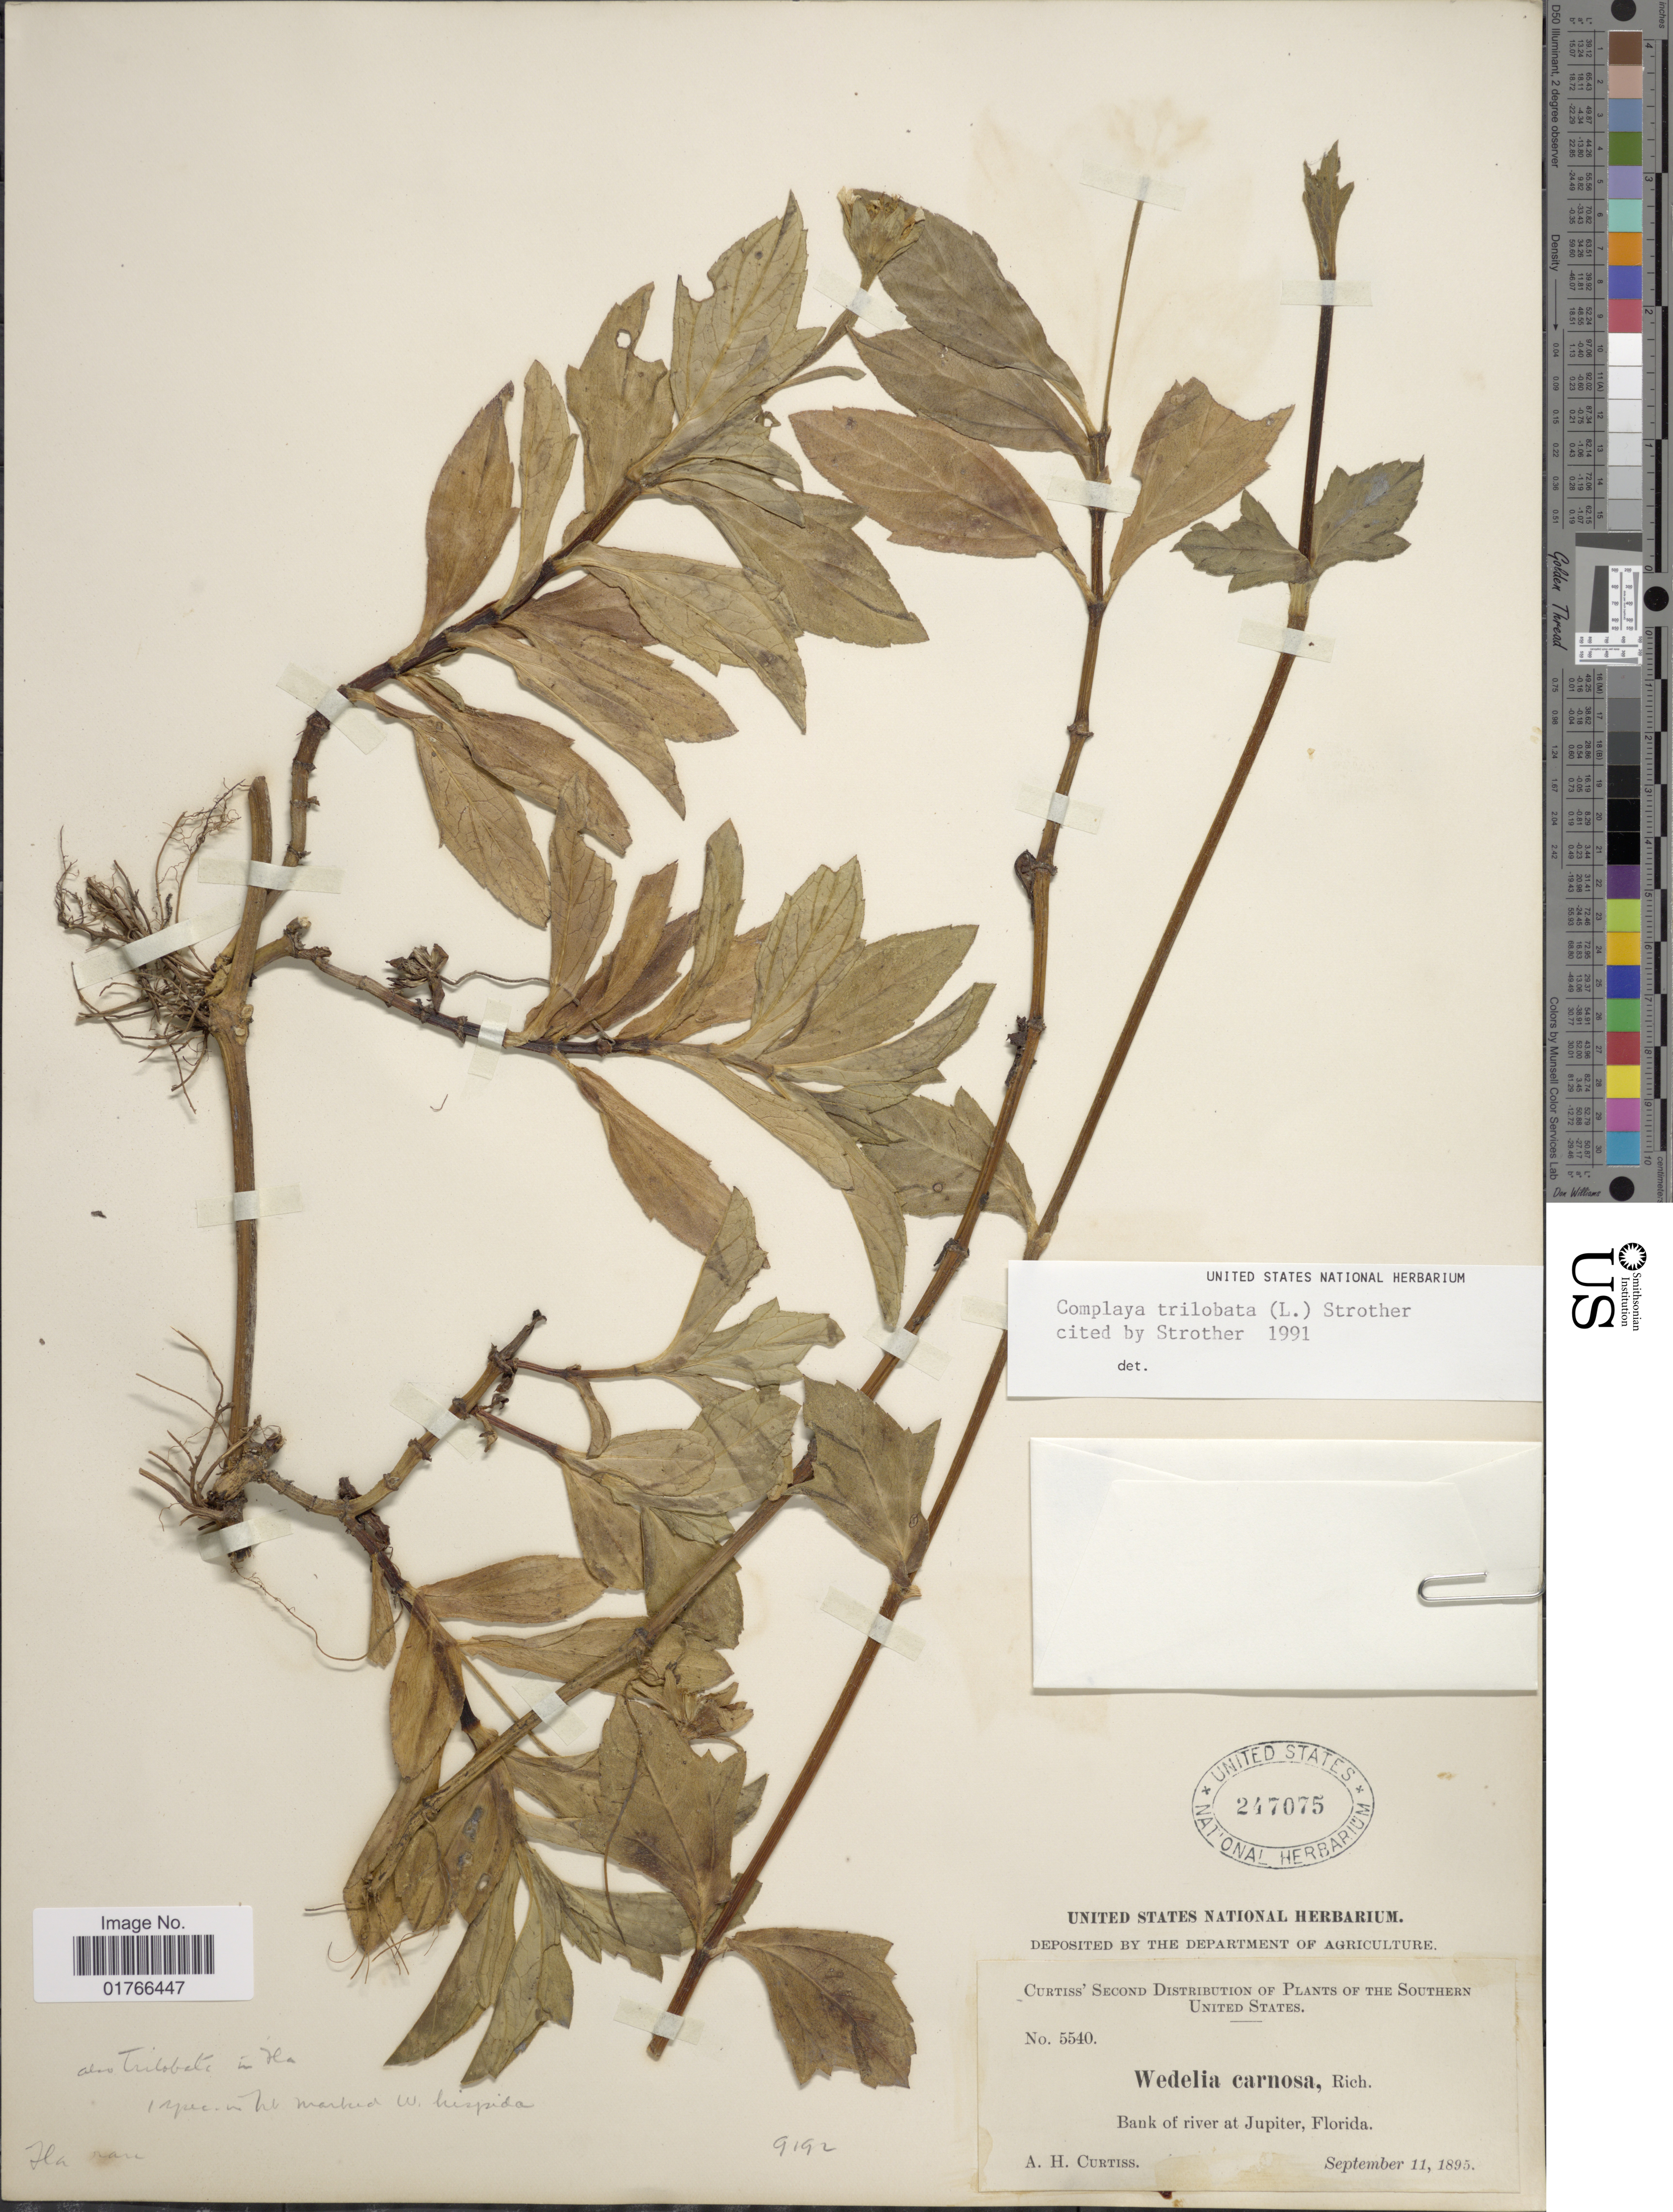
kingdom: Plantae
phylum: Tracheophyta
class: Magnoliopsida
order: Asterales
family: Asteraceae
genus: Sphagneticola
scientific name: Sphagneticola trilobata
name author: (L.) Pruski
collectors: A. H. Curtiss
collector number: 5540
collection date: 1895-09-11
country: United States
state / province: Florida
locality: Southern United States, bank of river at Jupiter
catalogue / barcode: US 247075